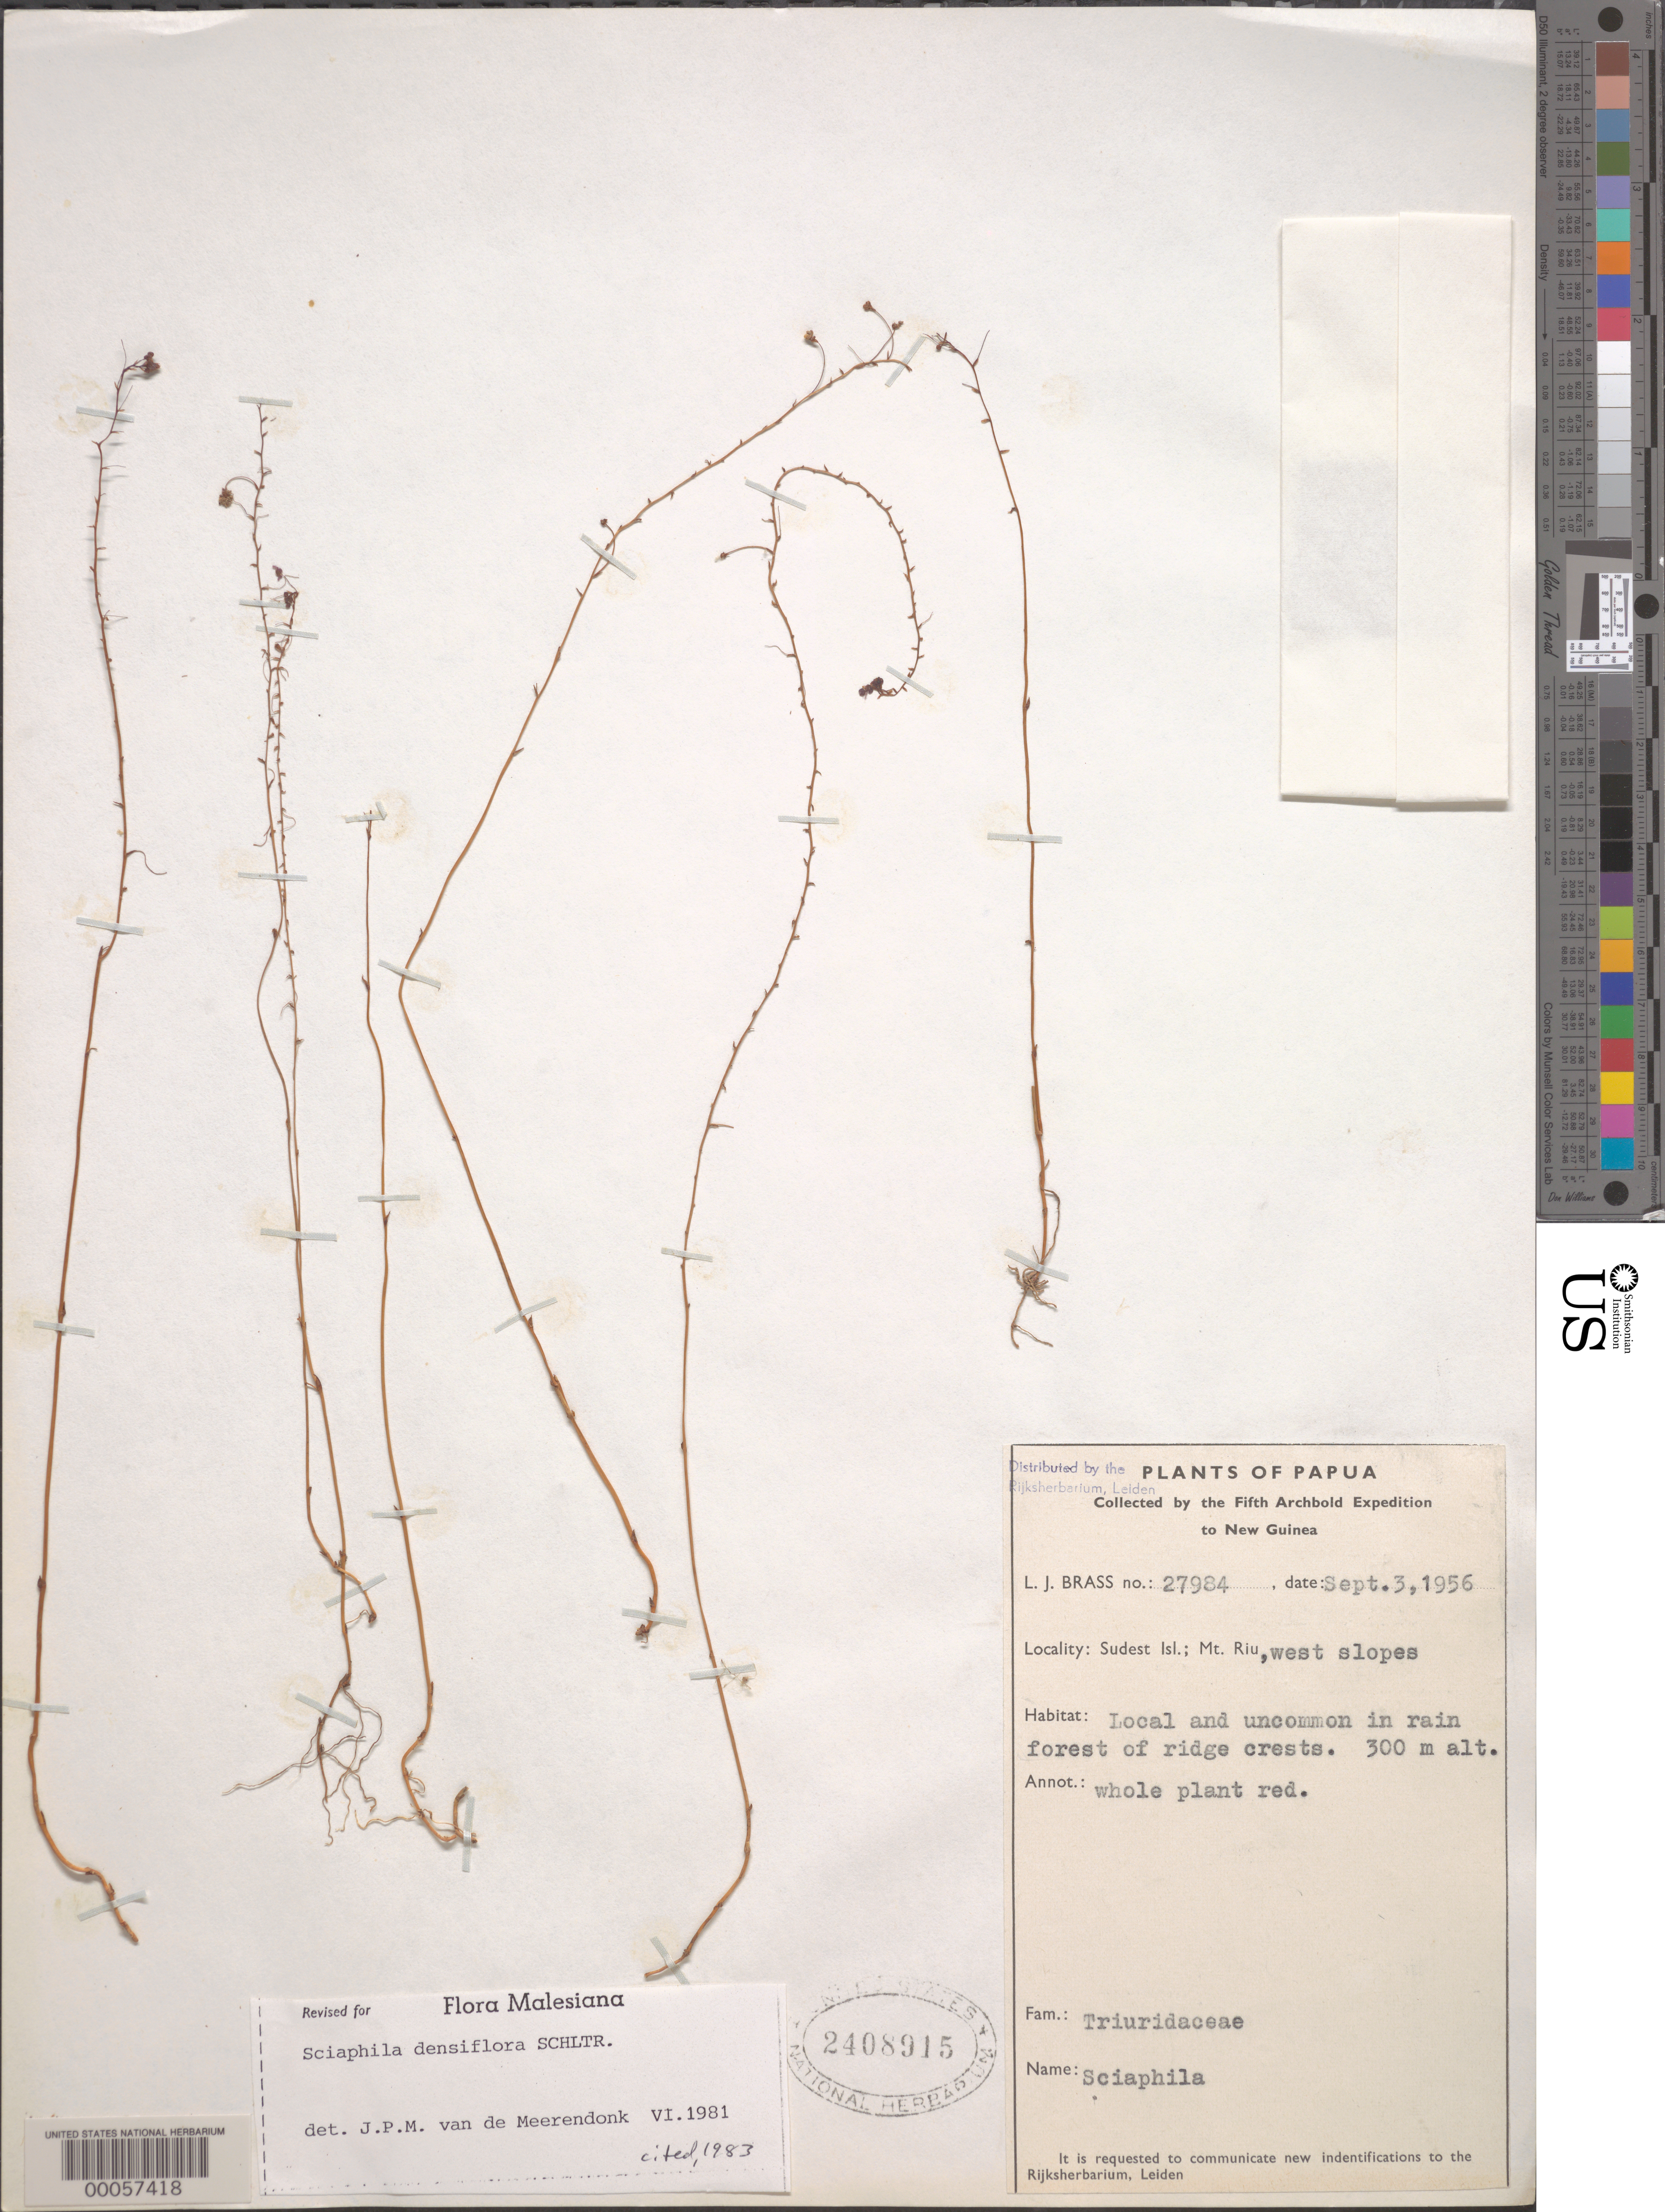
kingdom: Plantae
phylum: Tracheophyta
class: Liliopsida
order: Pandanales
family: Triuridaceae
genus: Sciaphila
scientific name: Sciaphila densiflora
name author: Schltr.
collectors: L. J. Brass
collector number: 27984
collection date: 1956-09-03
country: Papua New Guinea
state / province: Milne Bay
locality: Papua. New Guinea. Sudest Isl.; Mt. Riu, west slopes.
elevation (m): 300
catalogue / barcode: US 2408915